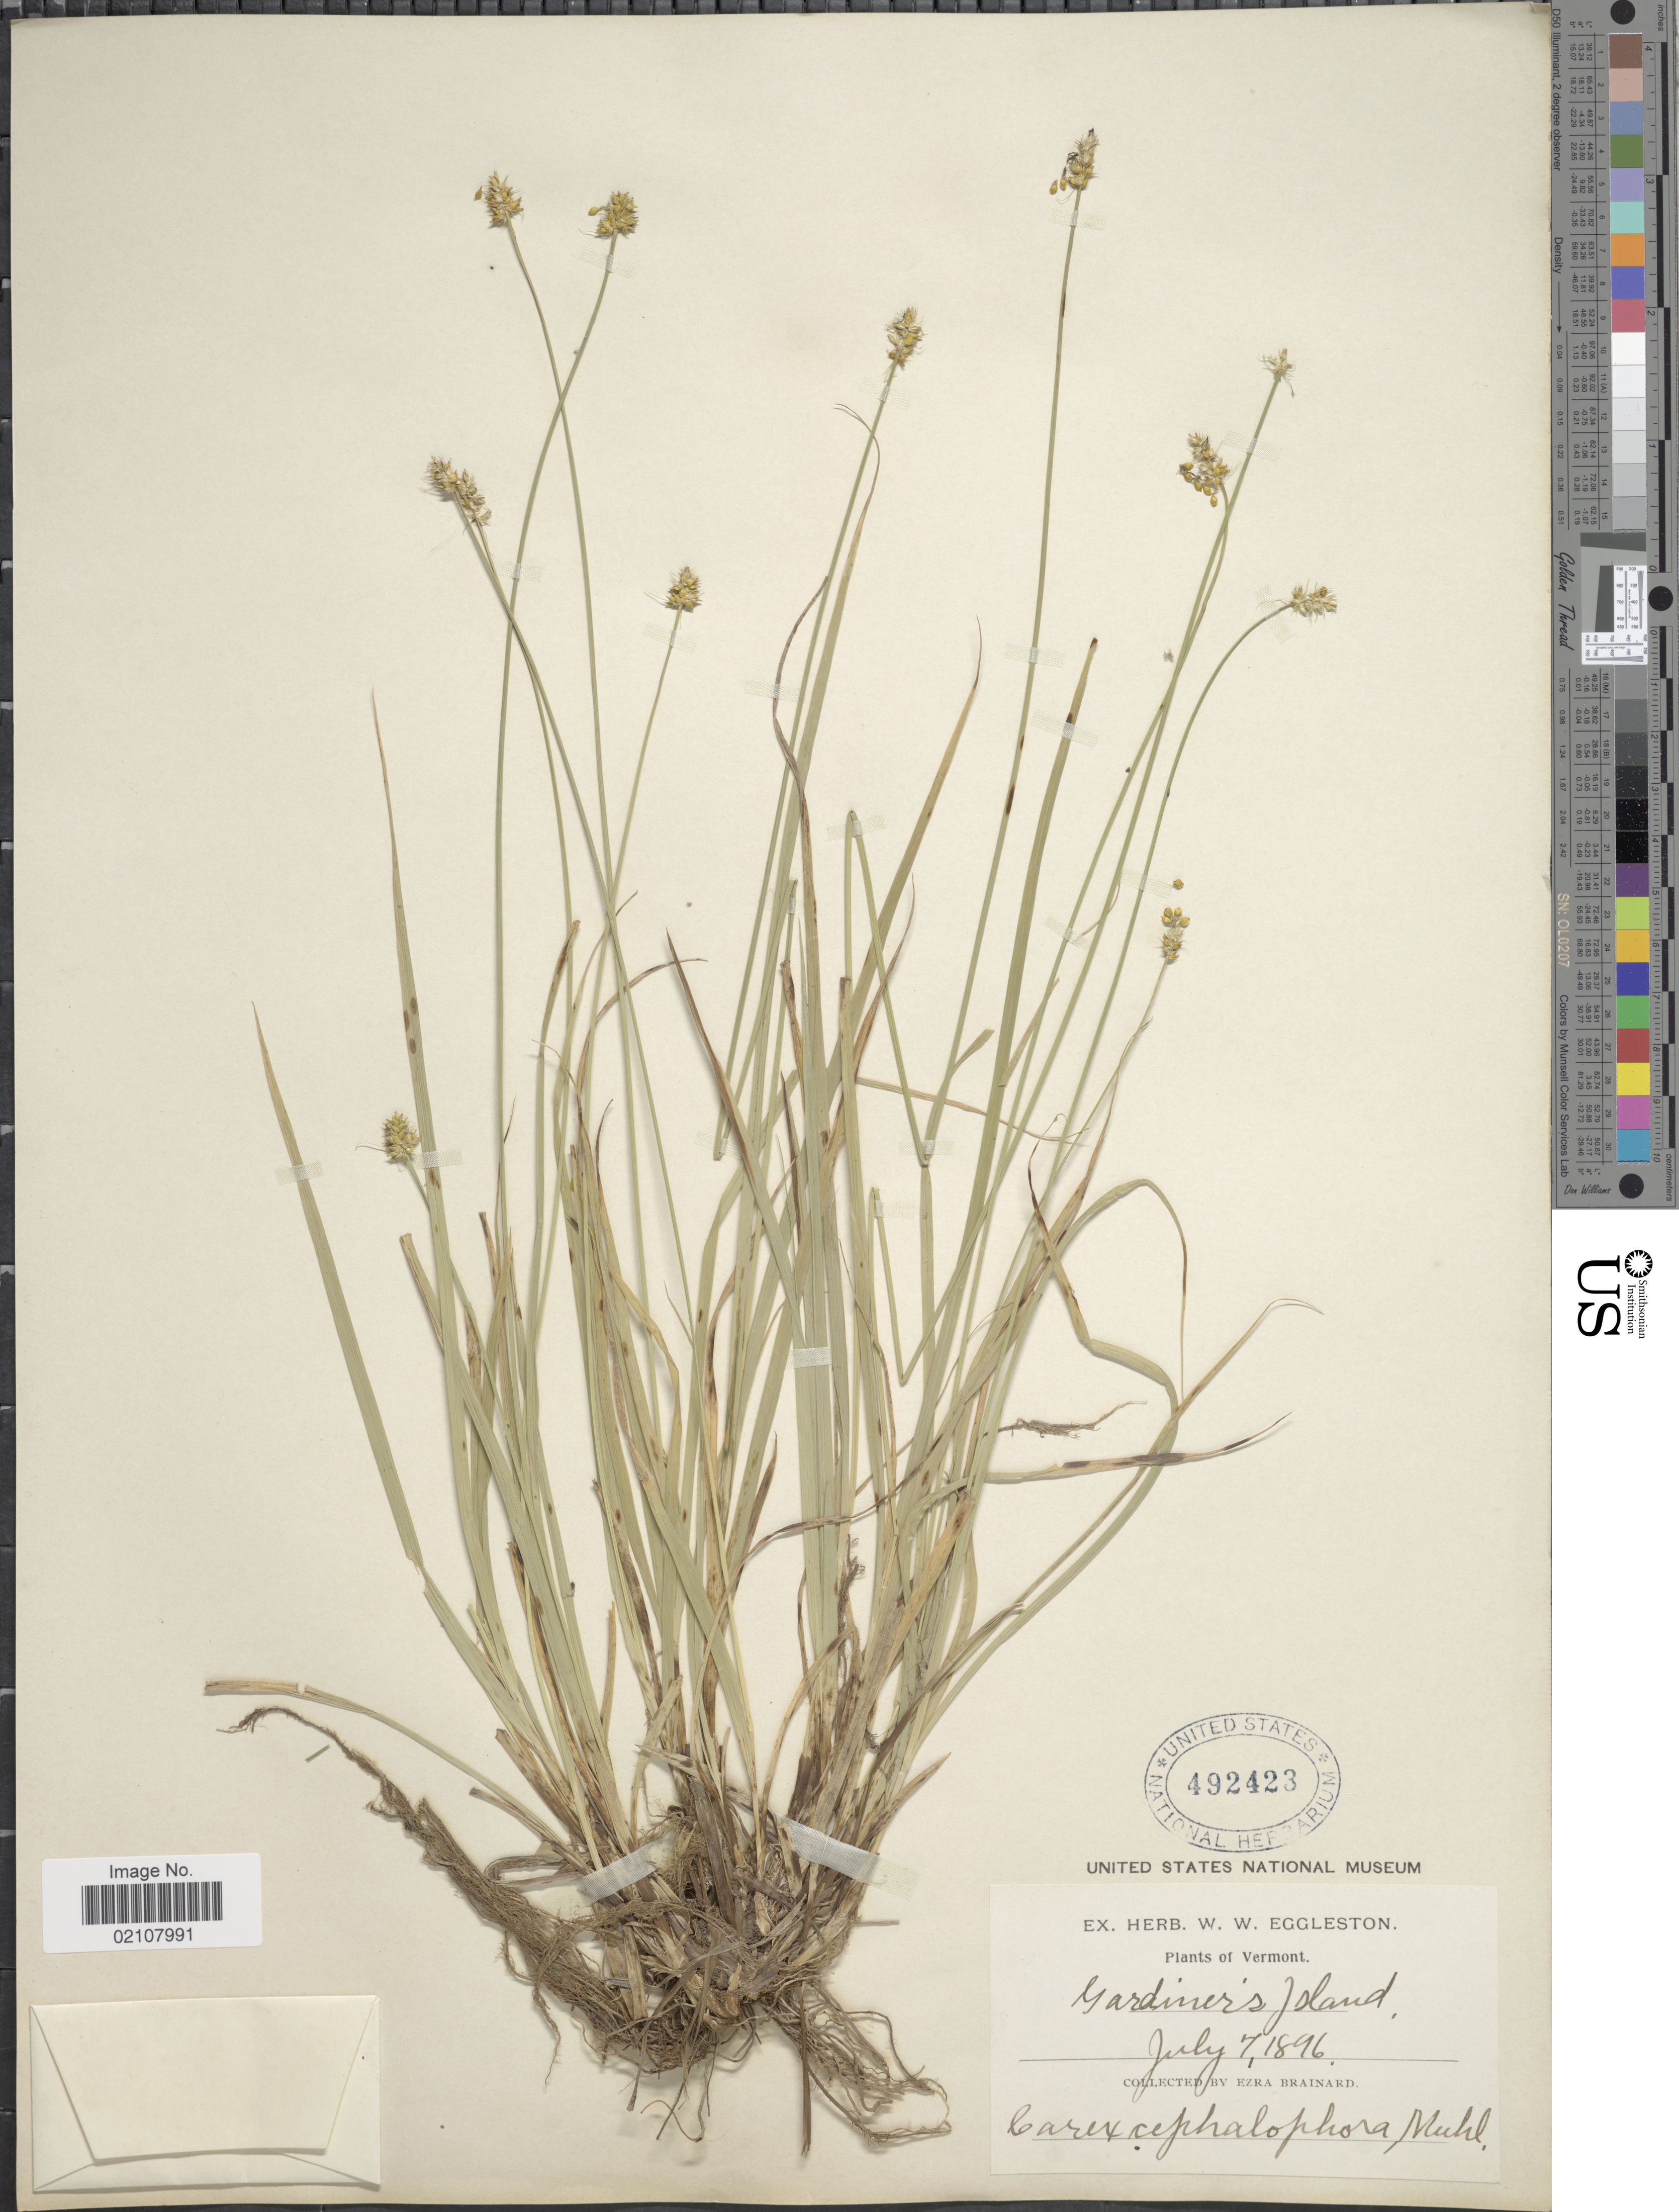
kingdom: Plantae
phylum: Tracheophyta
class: Liliopsida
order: Poales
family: Cyperaceae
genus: Carex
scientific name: Carex cephalophora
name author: Muhl. ex Willd.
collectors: E. Brainard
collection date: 1896-07-07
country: United States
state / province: Vermont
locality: Gardiner's Island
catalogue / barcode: US 492423